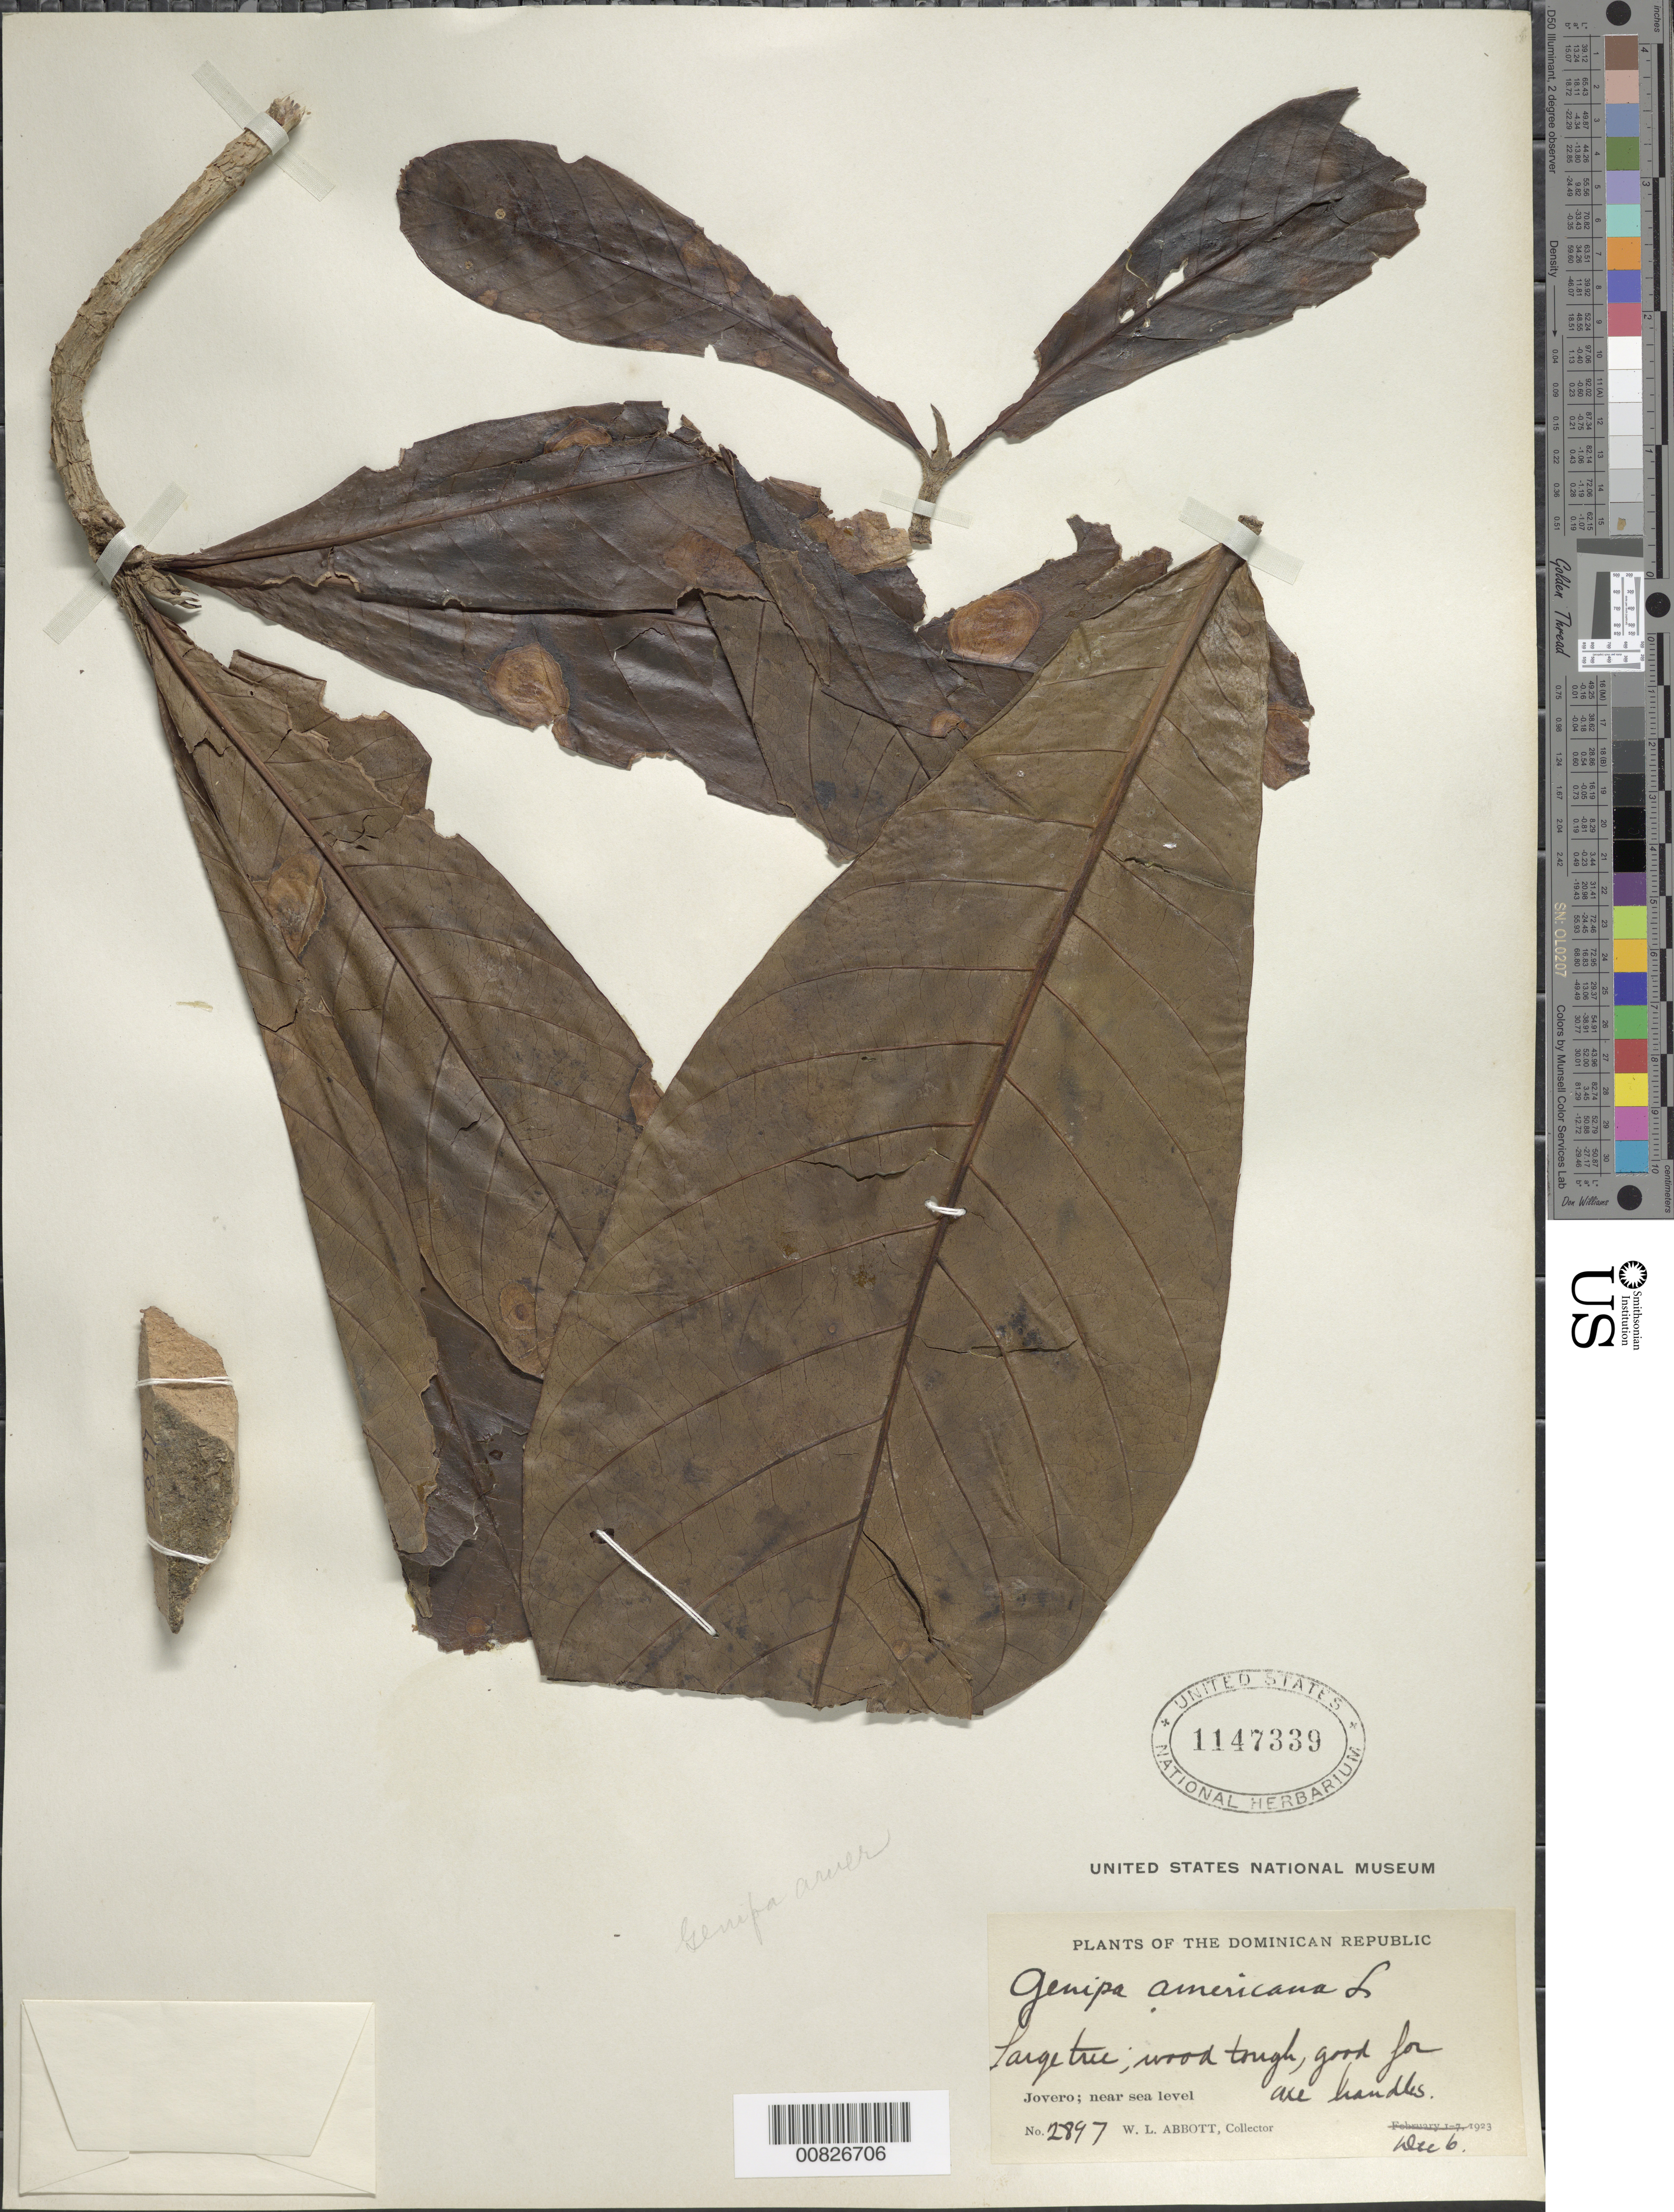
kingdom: Plantae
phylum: Tracheophyta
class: Magnoliopsida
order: Gentianales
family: Rubiaceae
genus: Genipa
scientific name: Genipa americana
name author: L.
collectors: W. L. Abbott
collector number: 2897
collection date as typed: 06 Dec 1923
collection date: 1923-12-06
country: Dominican Republic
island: Hispaniola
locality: Jovero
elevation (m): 0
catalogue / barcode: US 1147339